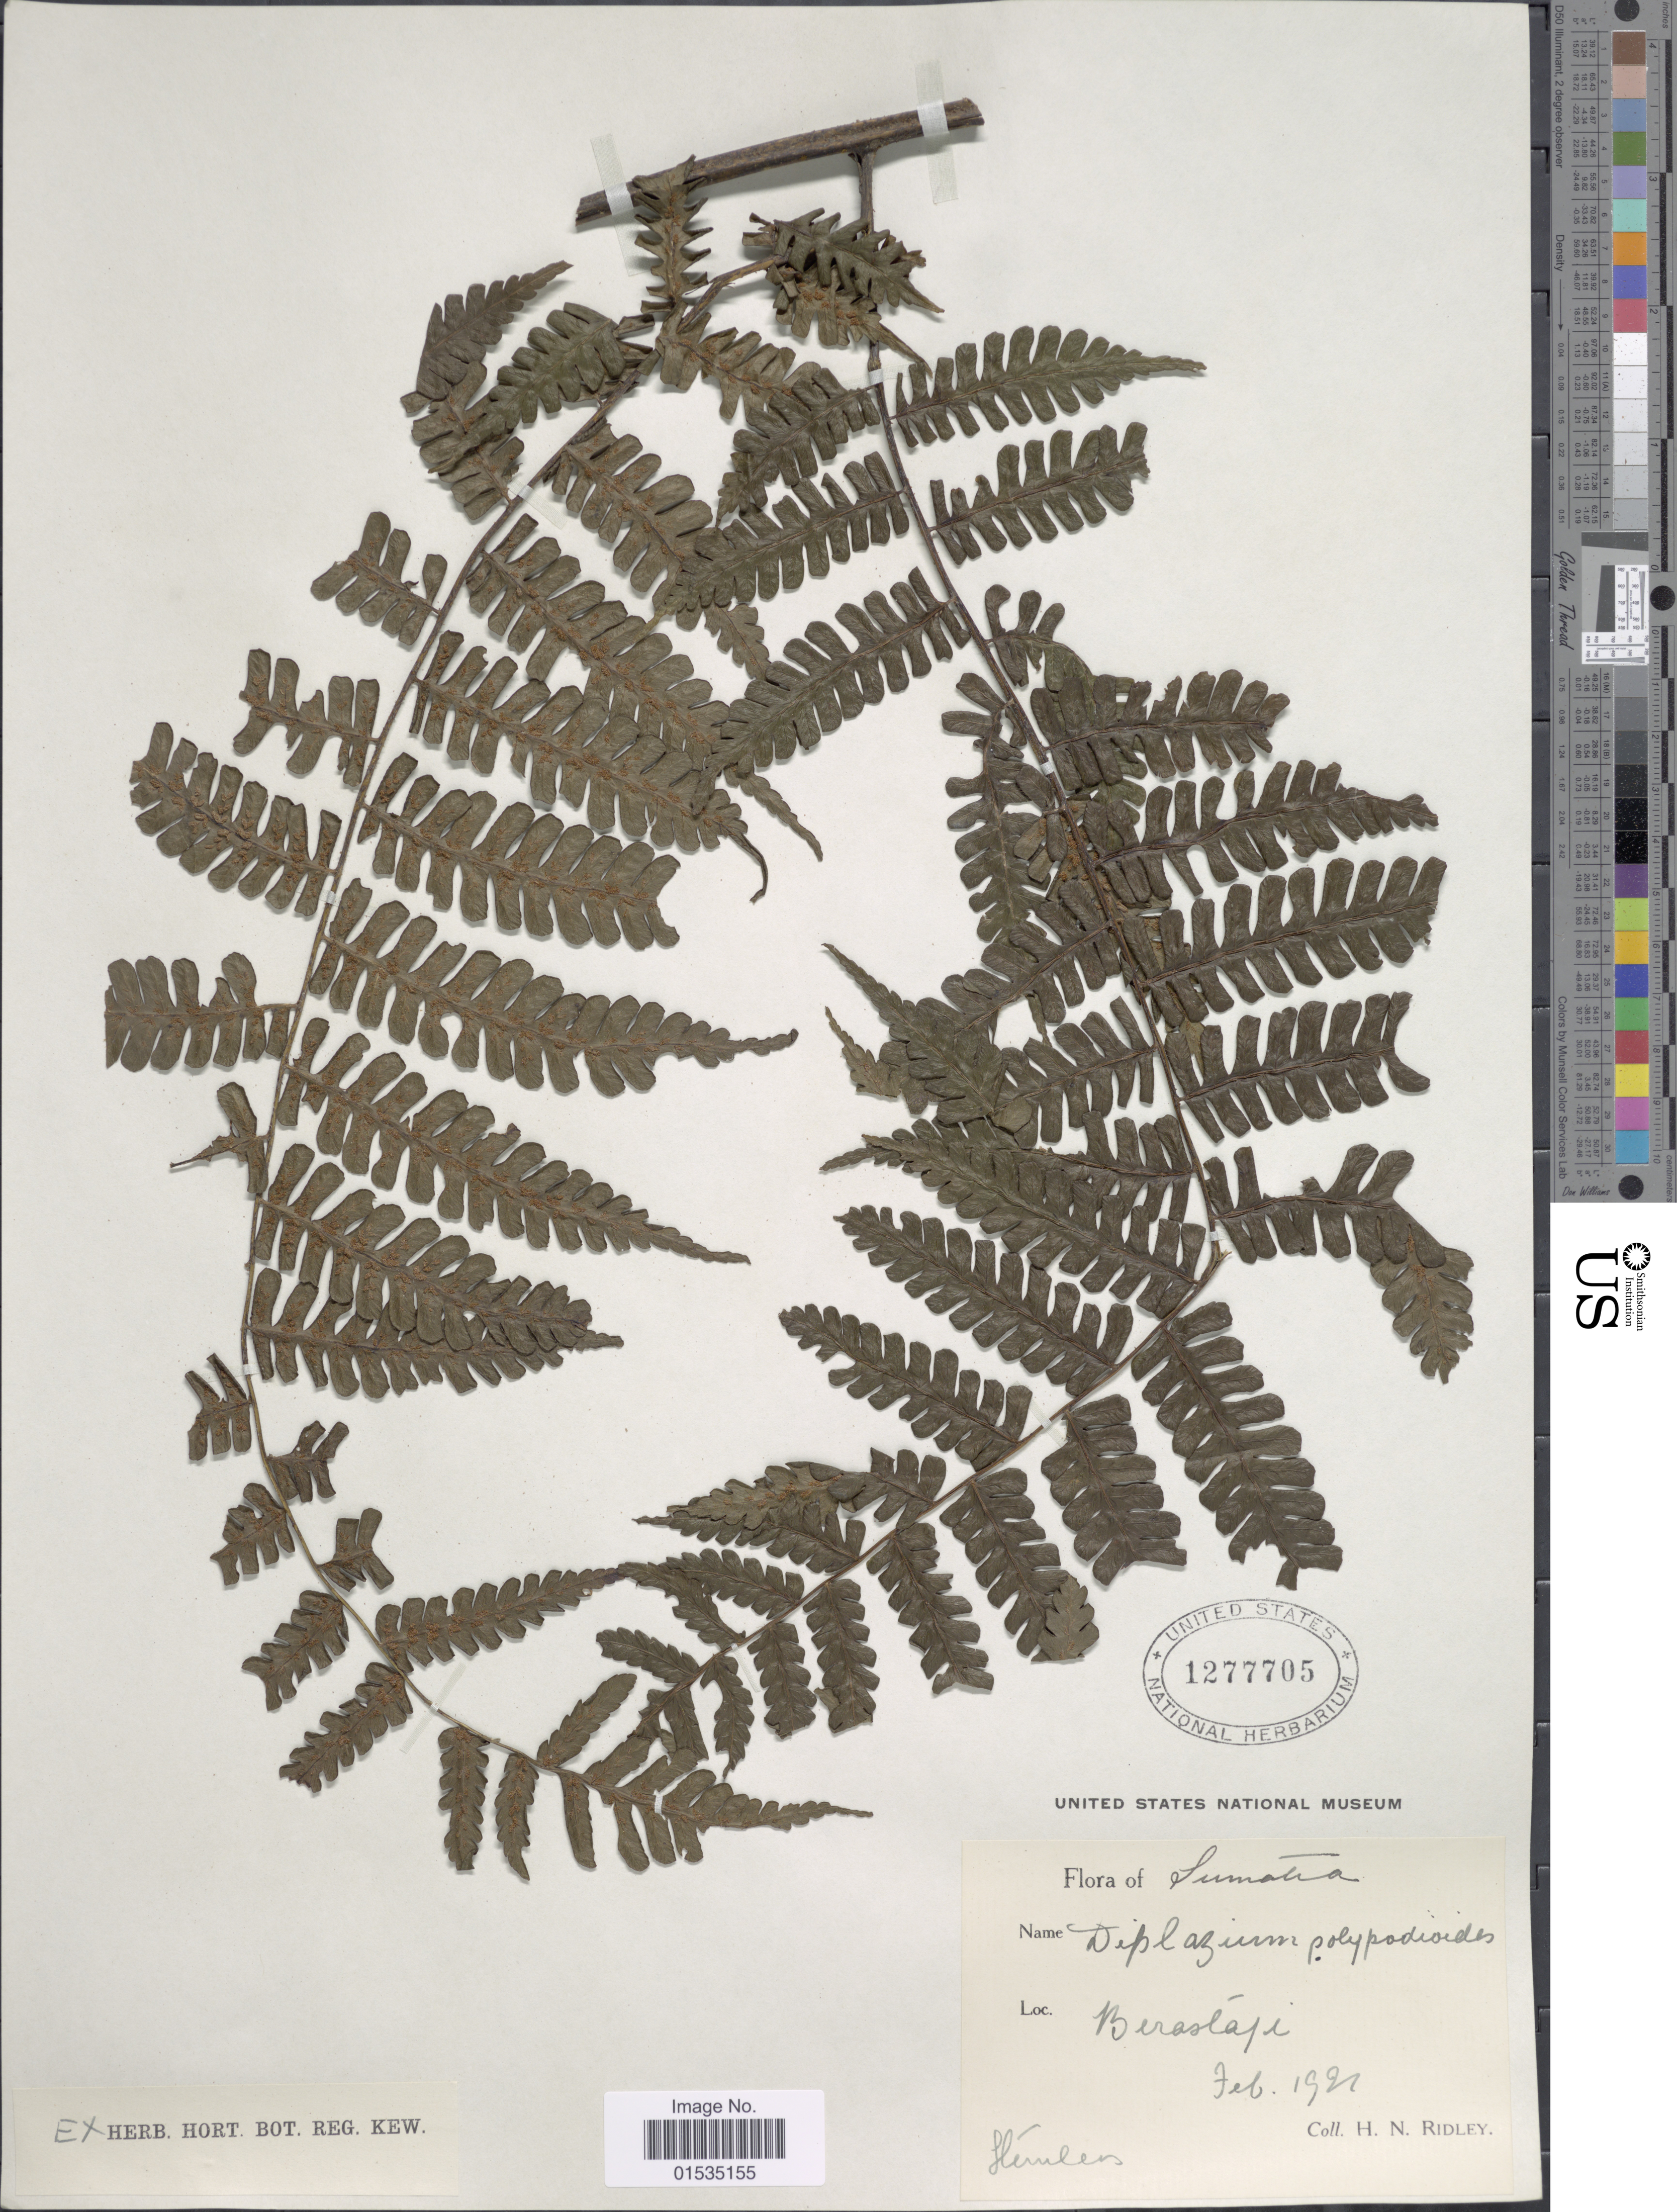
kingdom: Plantae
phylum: Tracheophyta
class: Polypodiopsida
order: Polypodiales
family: Athyriaceae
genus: Diplazium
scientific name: Diplazium polypodioides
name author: Blume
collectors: H. N. Ridley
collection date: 1991-02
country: Indonesia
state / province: Sumatra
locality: Bereslage [interpreted]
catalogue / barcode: US 1277705